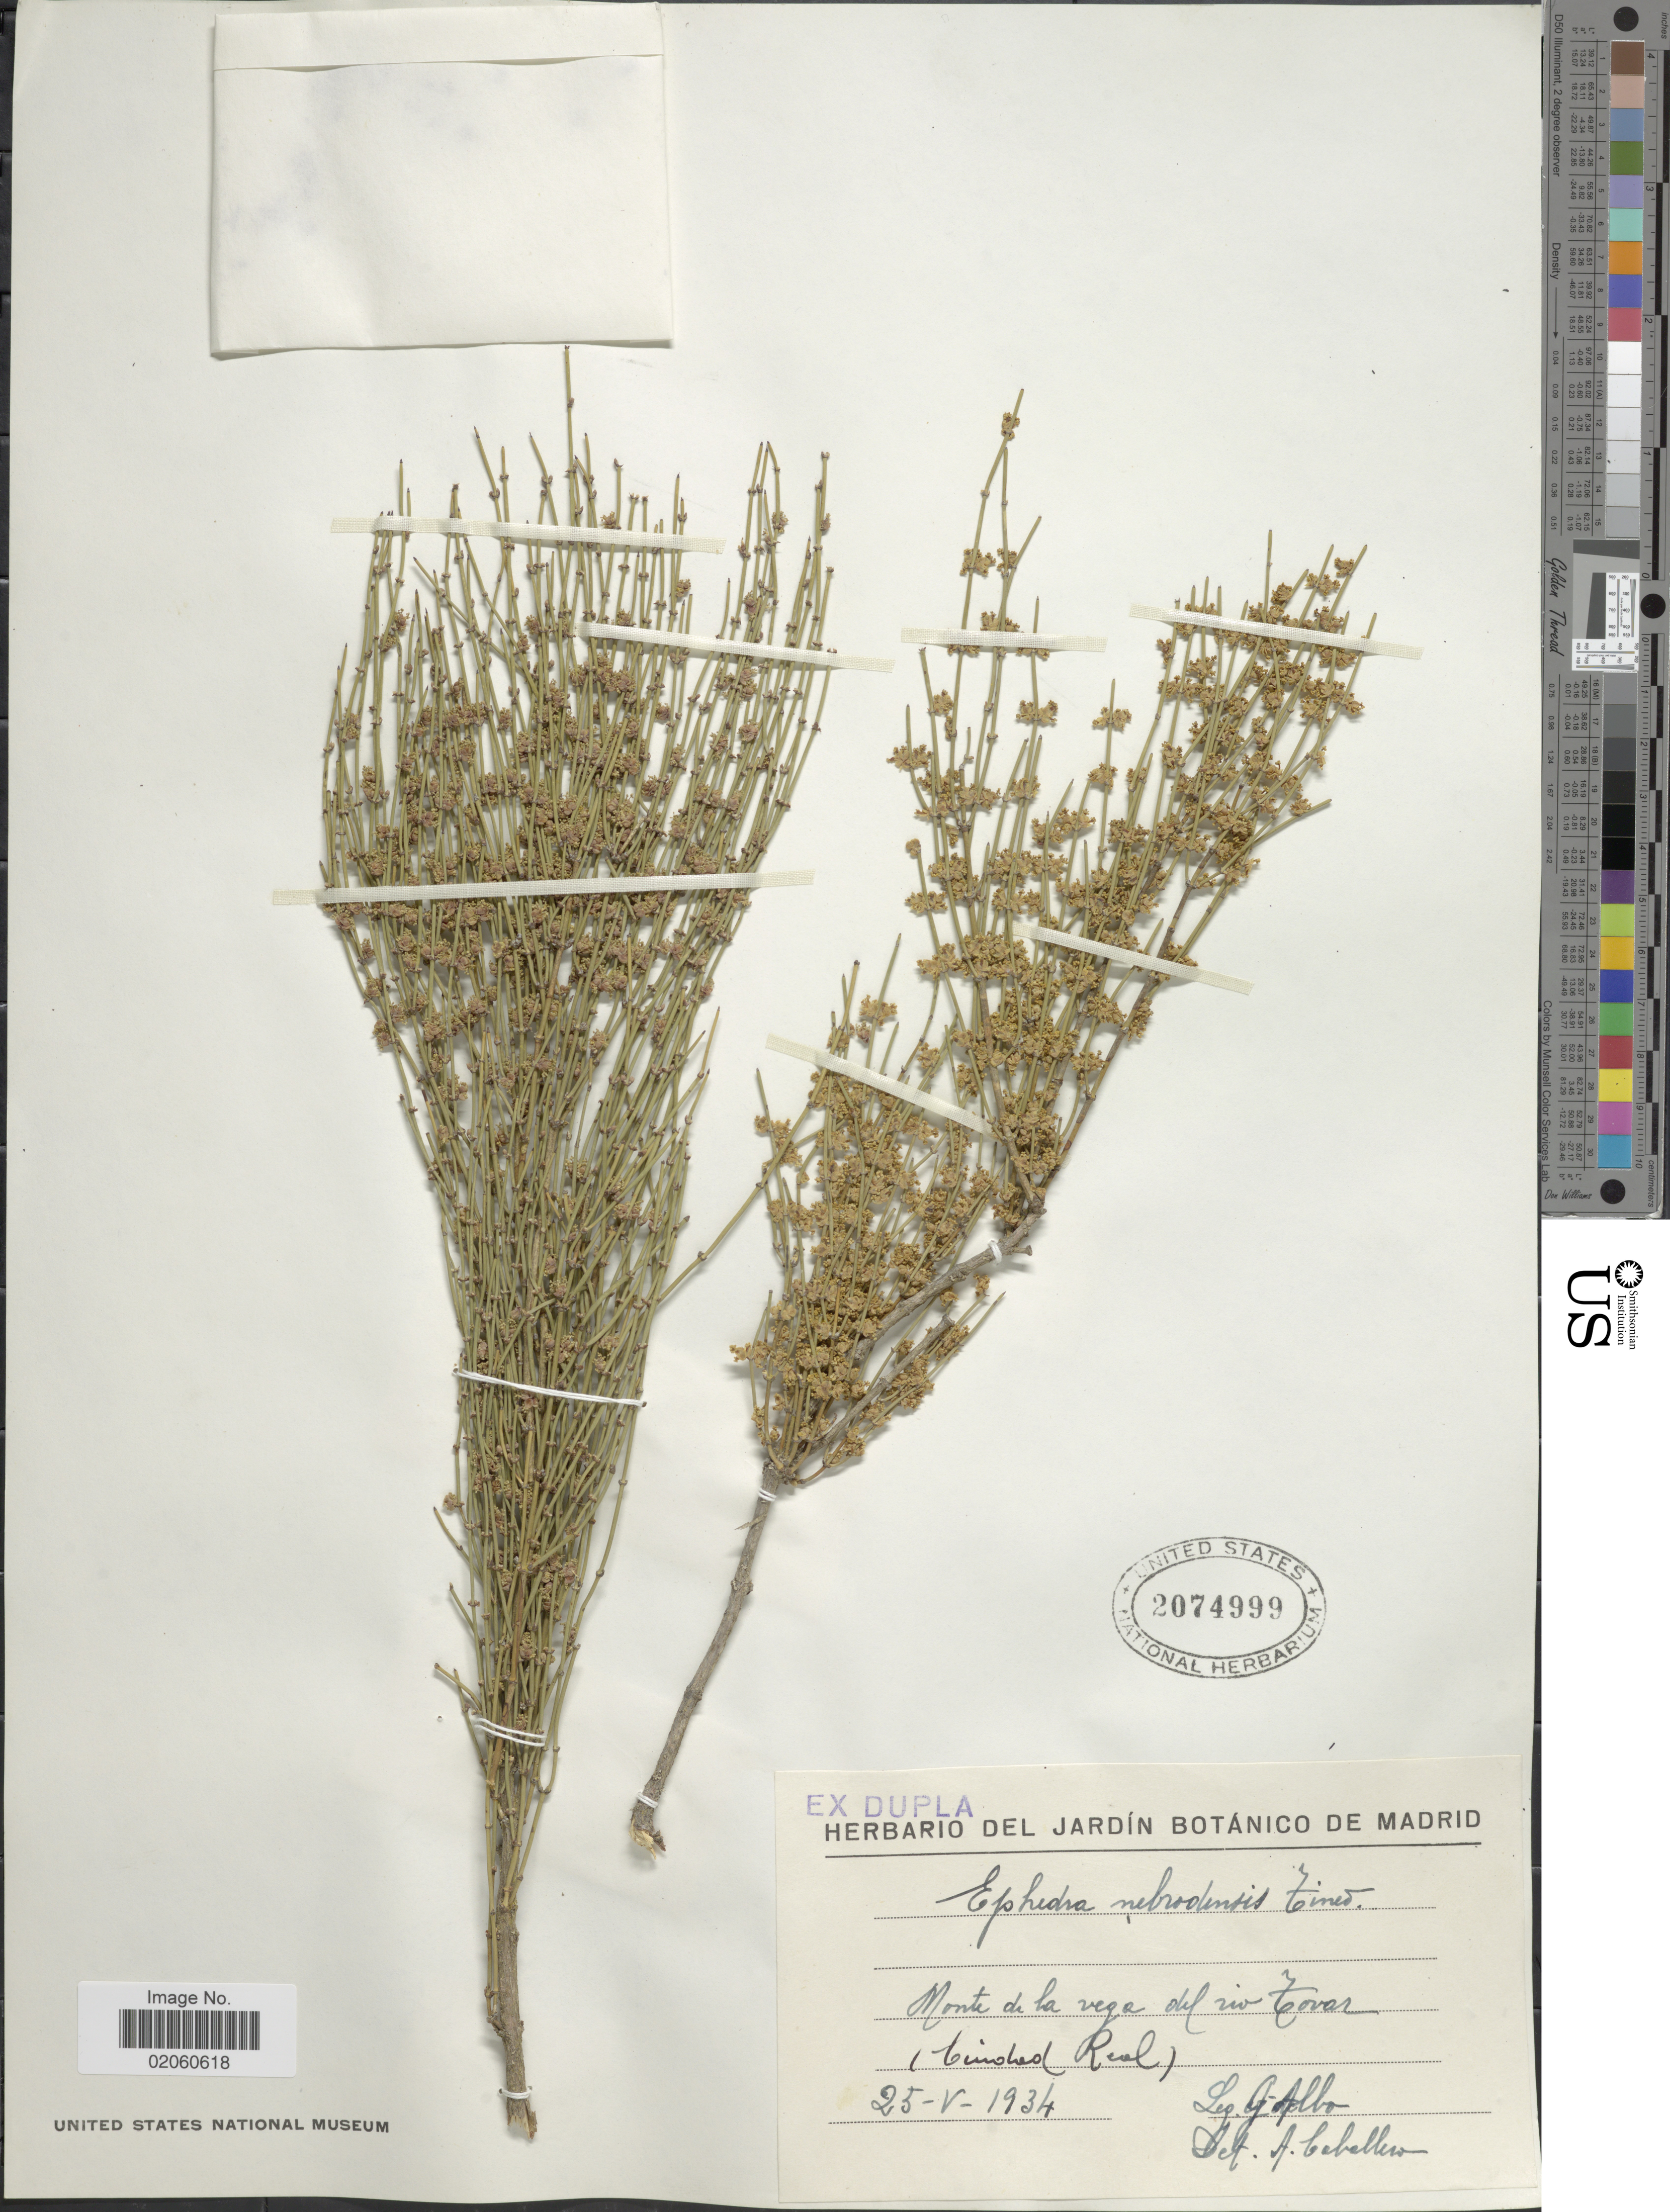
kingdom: Plantae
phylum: Tracheophyta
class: Gnetopsida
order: Ephedrales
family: Ephedraceae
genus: Ephedra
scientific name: Ephedra nebrodensis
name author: Tineo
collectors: -. Albo G.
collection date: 1934-05-25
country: Spain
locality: Monte de la vega del rio Tovar (Ciudad Real).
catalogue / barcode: US 2074999